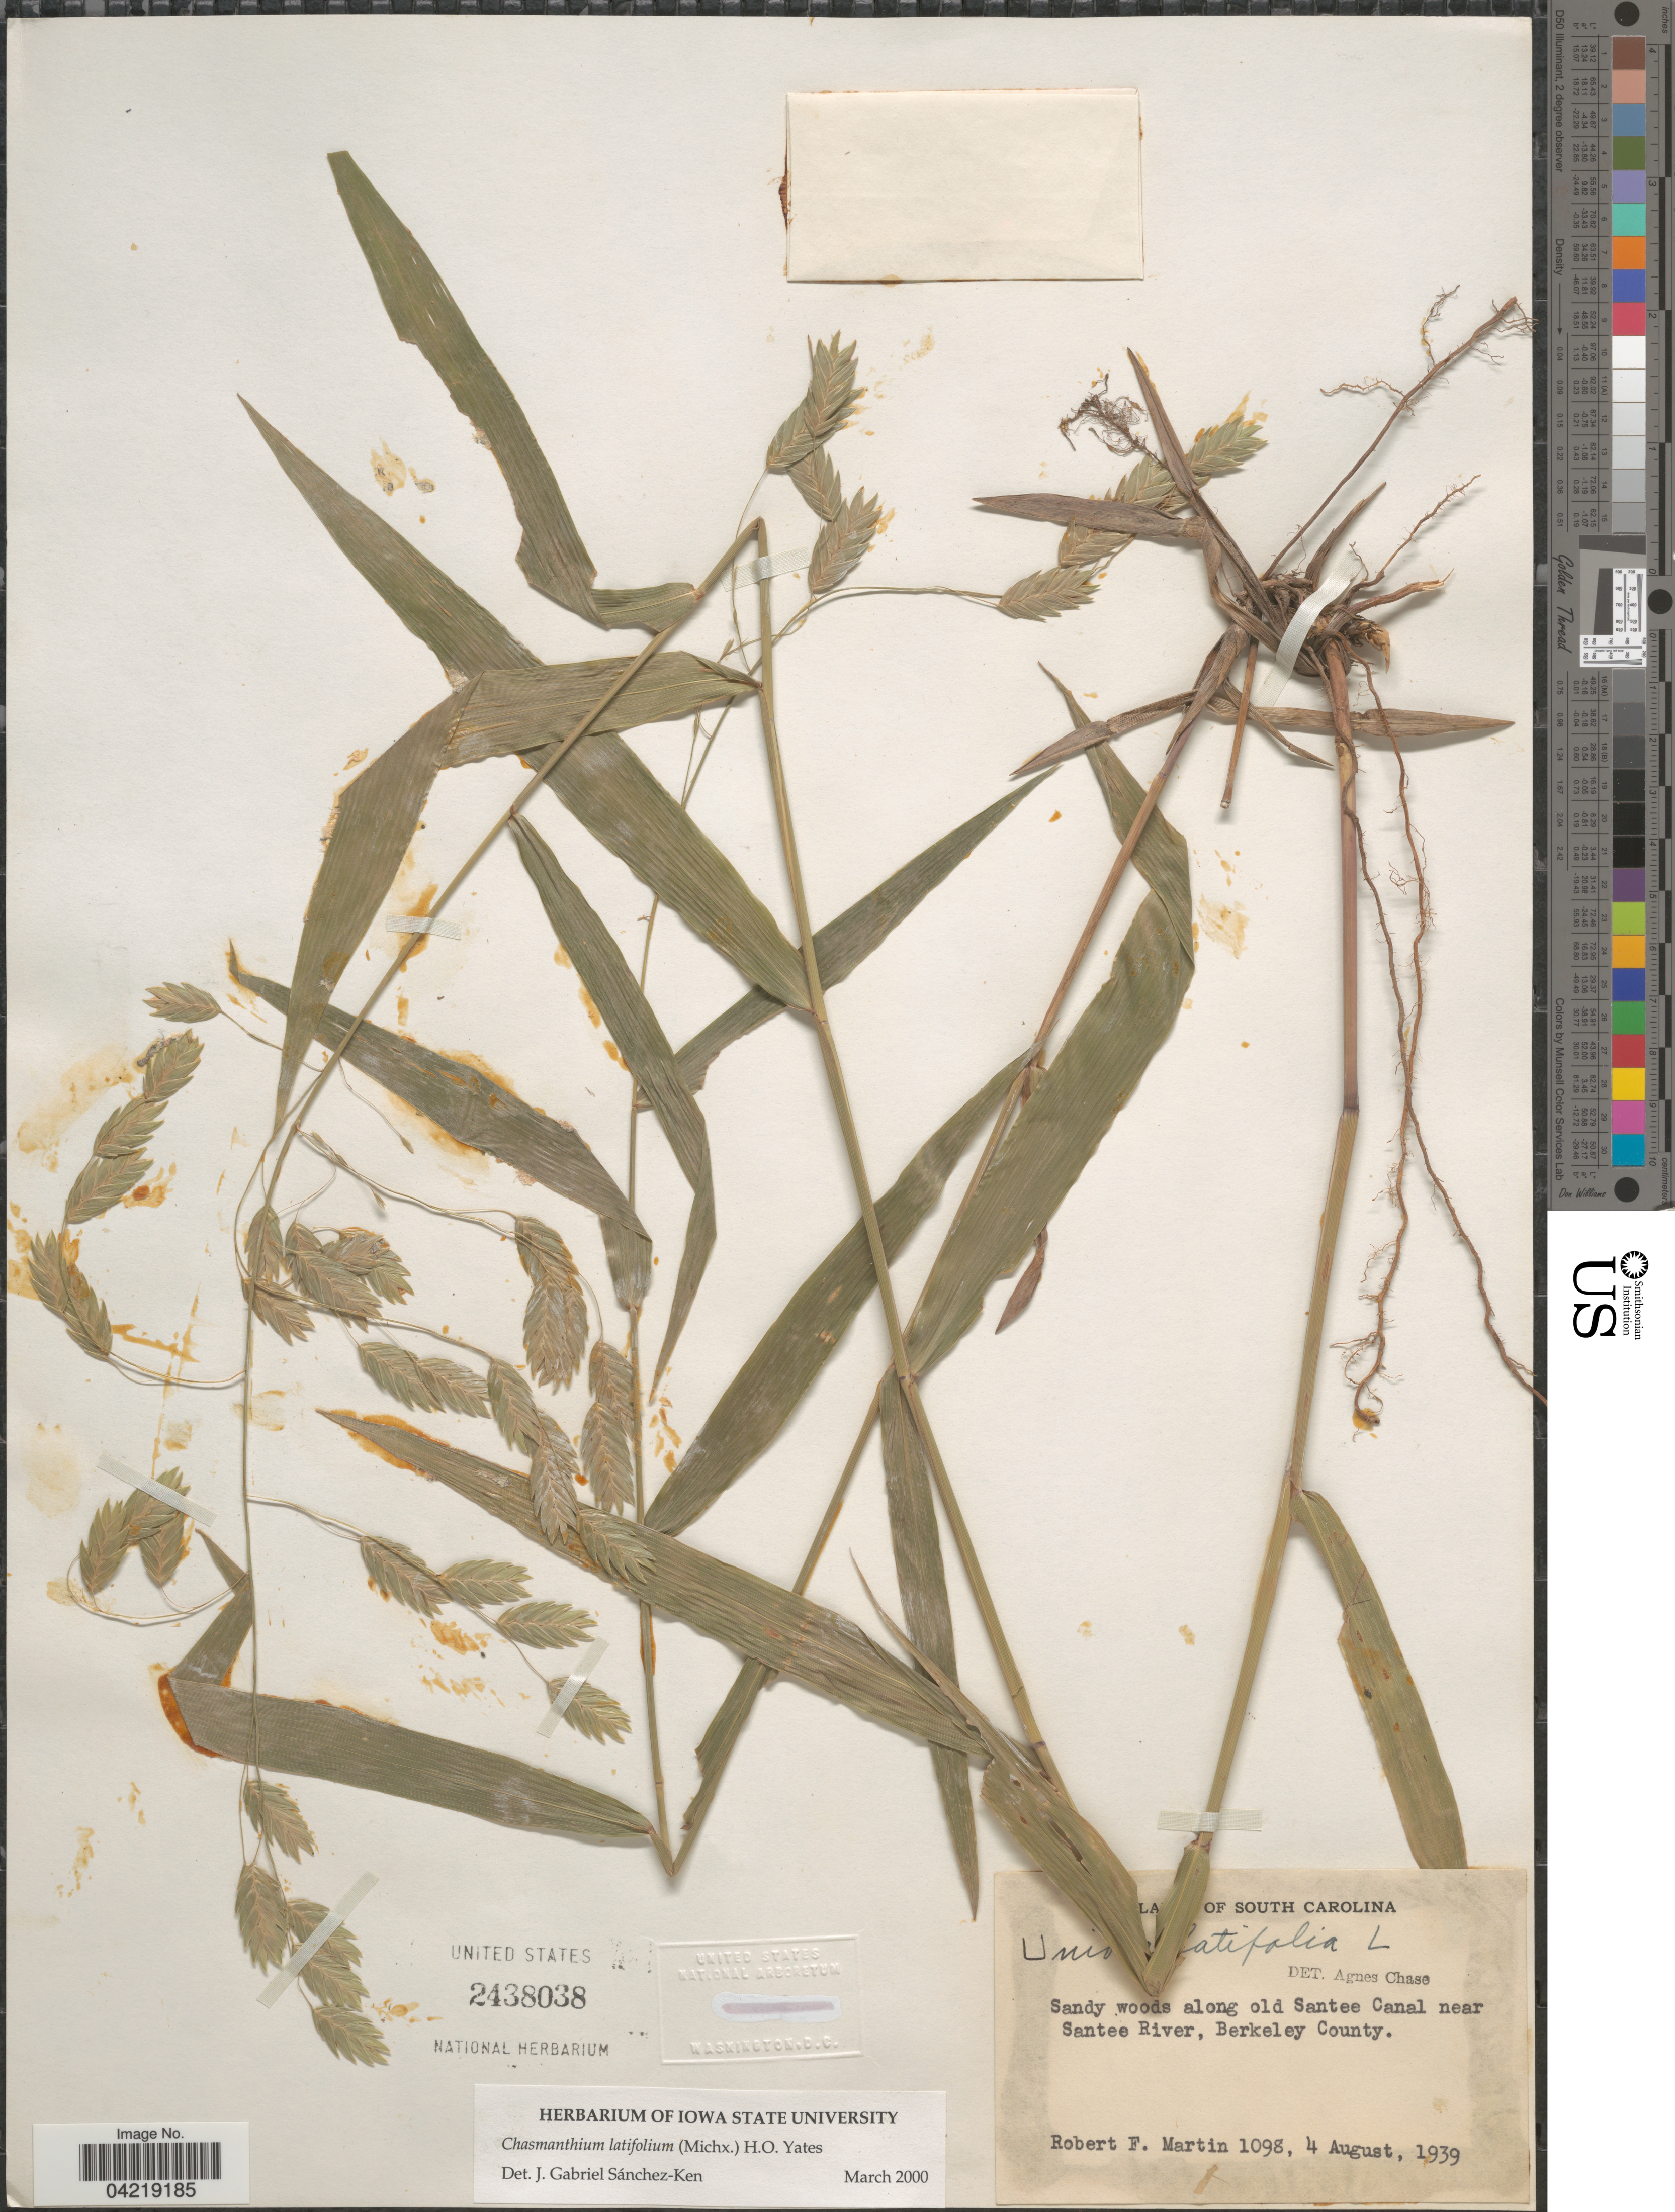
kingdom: Plantae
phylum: Tracheophyta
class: Liliopsida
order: Poales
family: Poaceae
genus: Chasmanthium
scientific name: Chasmanthium latifolium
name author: (Michx.) H.O. Yates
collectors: R. F. Martin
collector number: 1098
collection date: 1939-08-04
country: United States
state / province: South Carolina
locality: Sandy woods along old Santee Canal near Santee River, Berkeley County.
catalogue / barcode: US 2438038